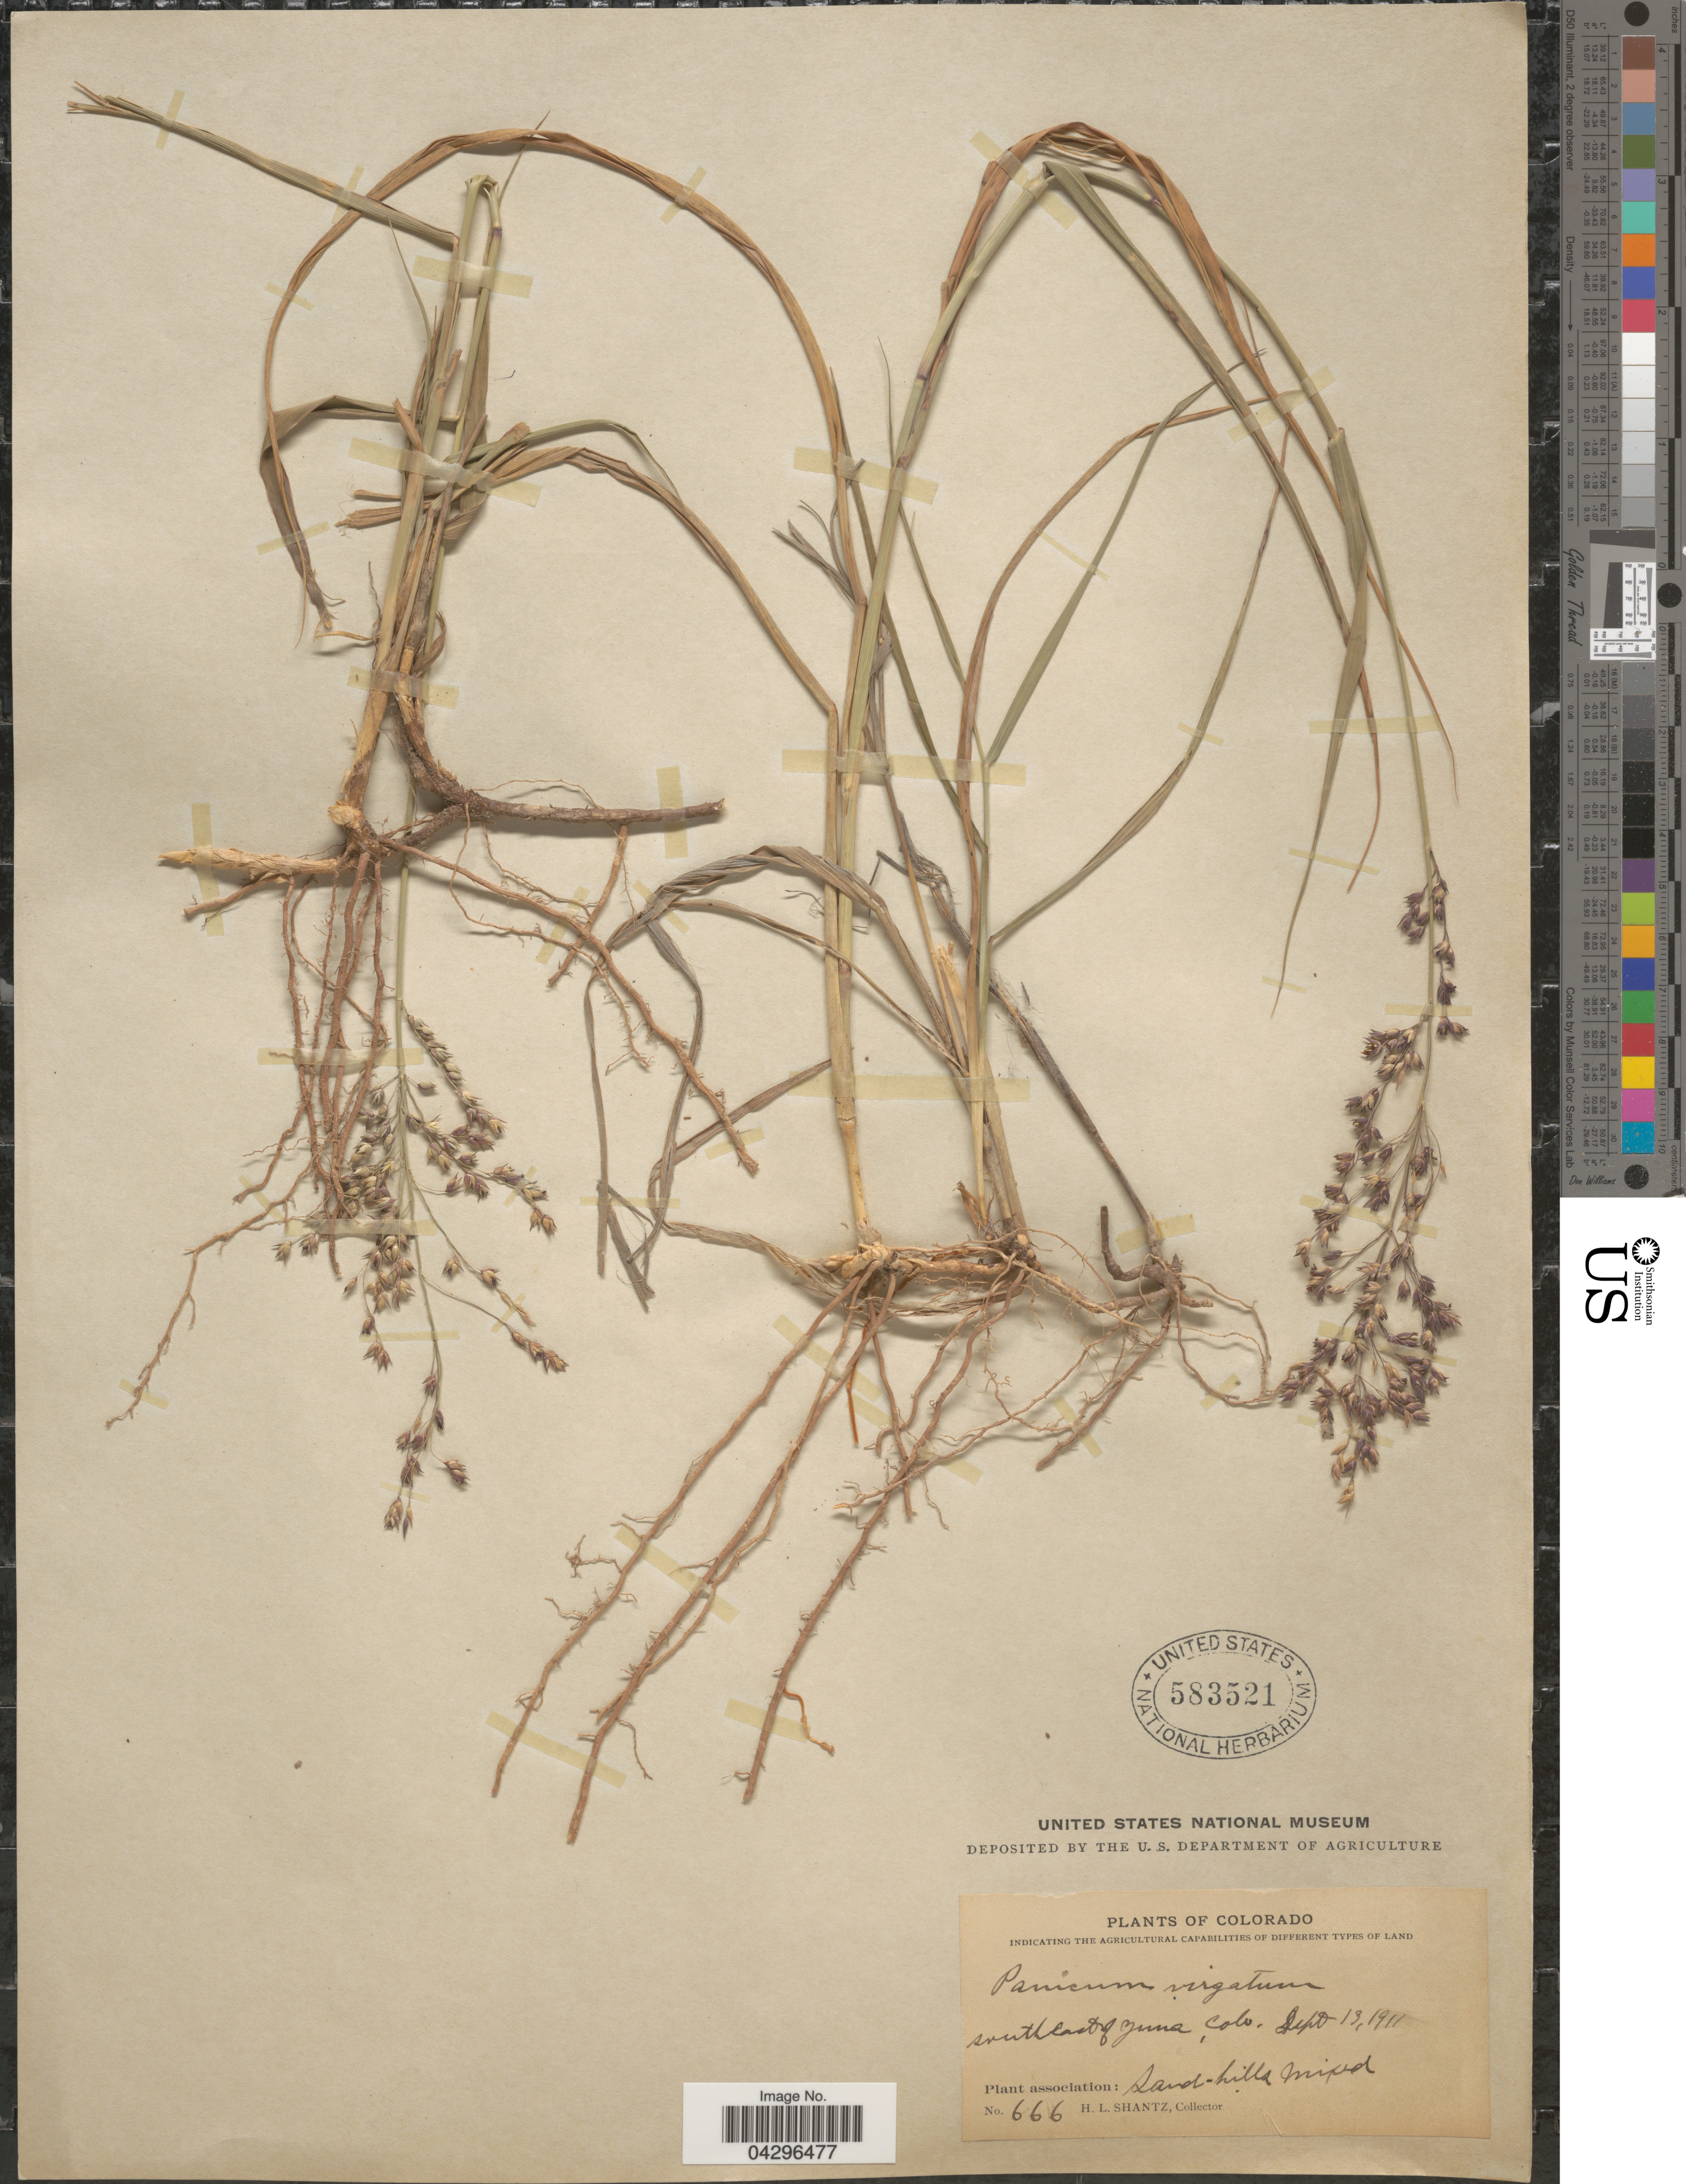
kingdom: Plantae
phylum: Tracheophyta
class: Liliopsida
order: Poales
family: Poaceae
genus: Panicum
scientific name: Panicum virgatum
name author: L.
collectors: H. Shantz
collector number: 666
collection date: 1911-09-13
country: United States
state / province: Colorado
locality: Southeast of Yuna.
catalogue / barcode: US 583521